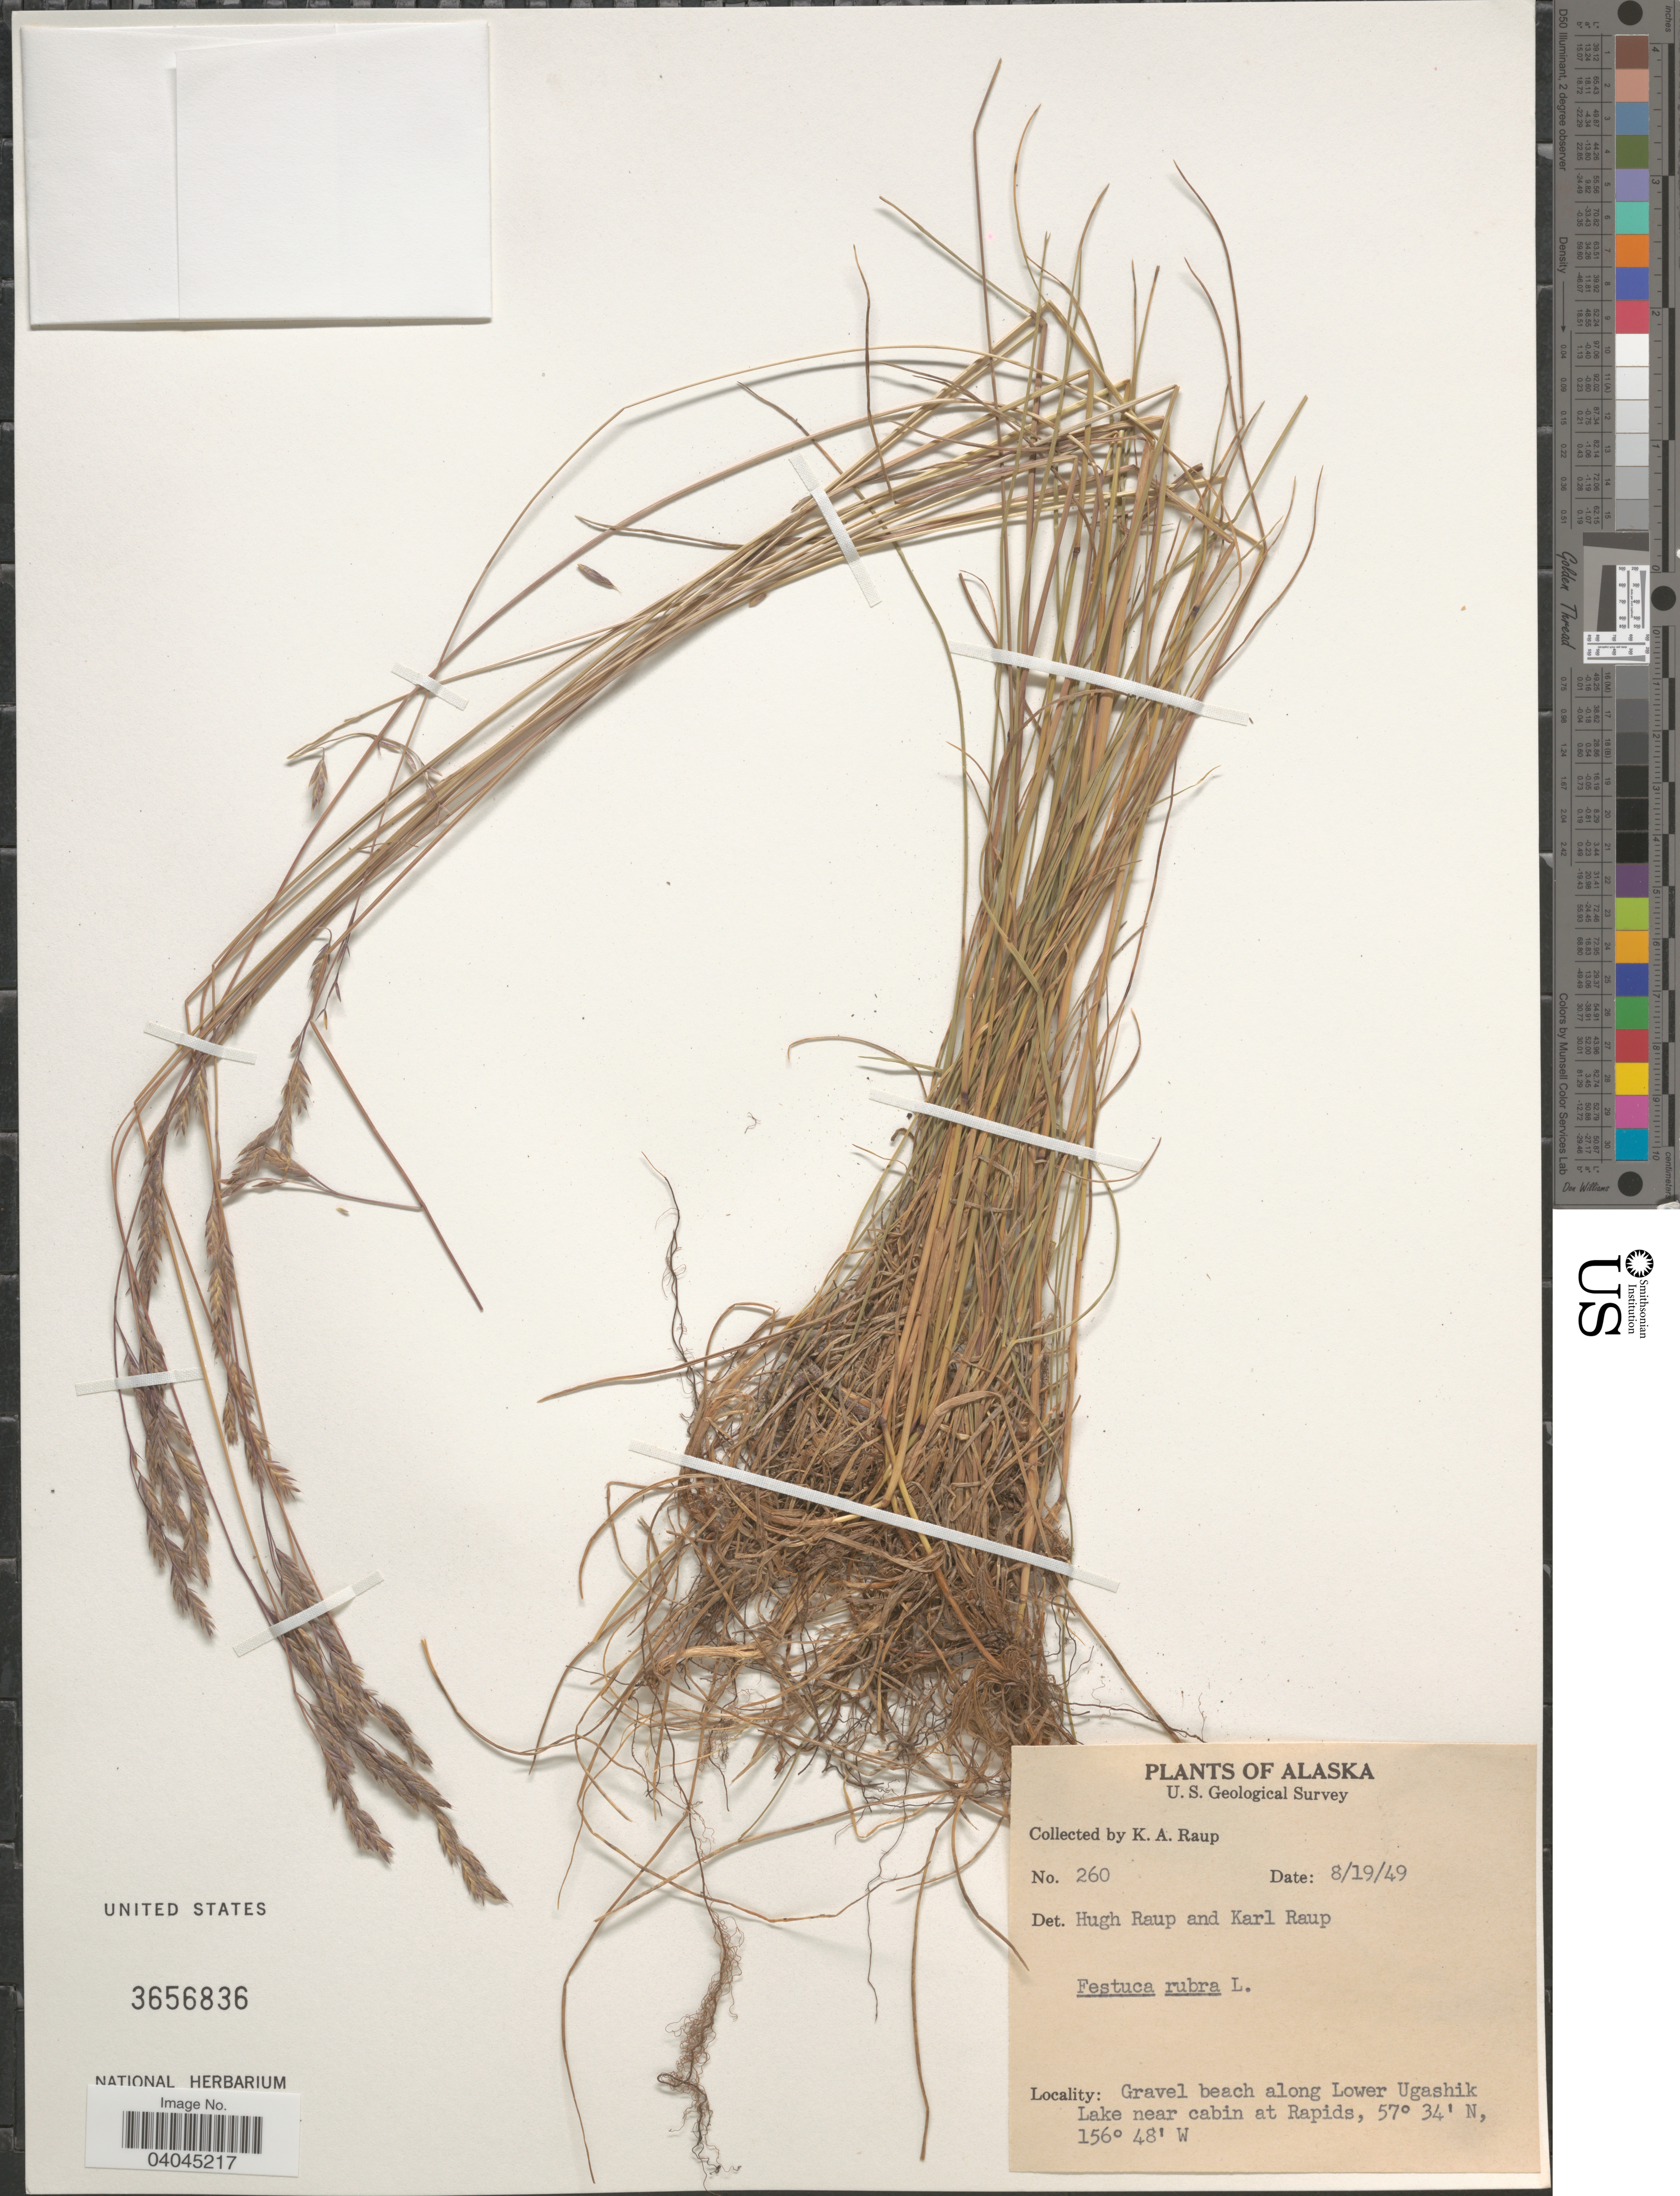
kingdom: Plantae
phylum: Tracheophyta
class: Liliopsida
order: Poales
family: Poaceae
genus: Festuca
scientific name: Festuca rubra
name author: L.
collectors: K. Raup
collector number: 260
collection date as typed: Transcribed d/m/y: 19/8/49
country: United States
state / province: Alaska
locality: Gravel beach along Lower Ugashik Lake near cabin at Rapids.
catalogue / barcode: US 3656836